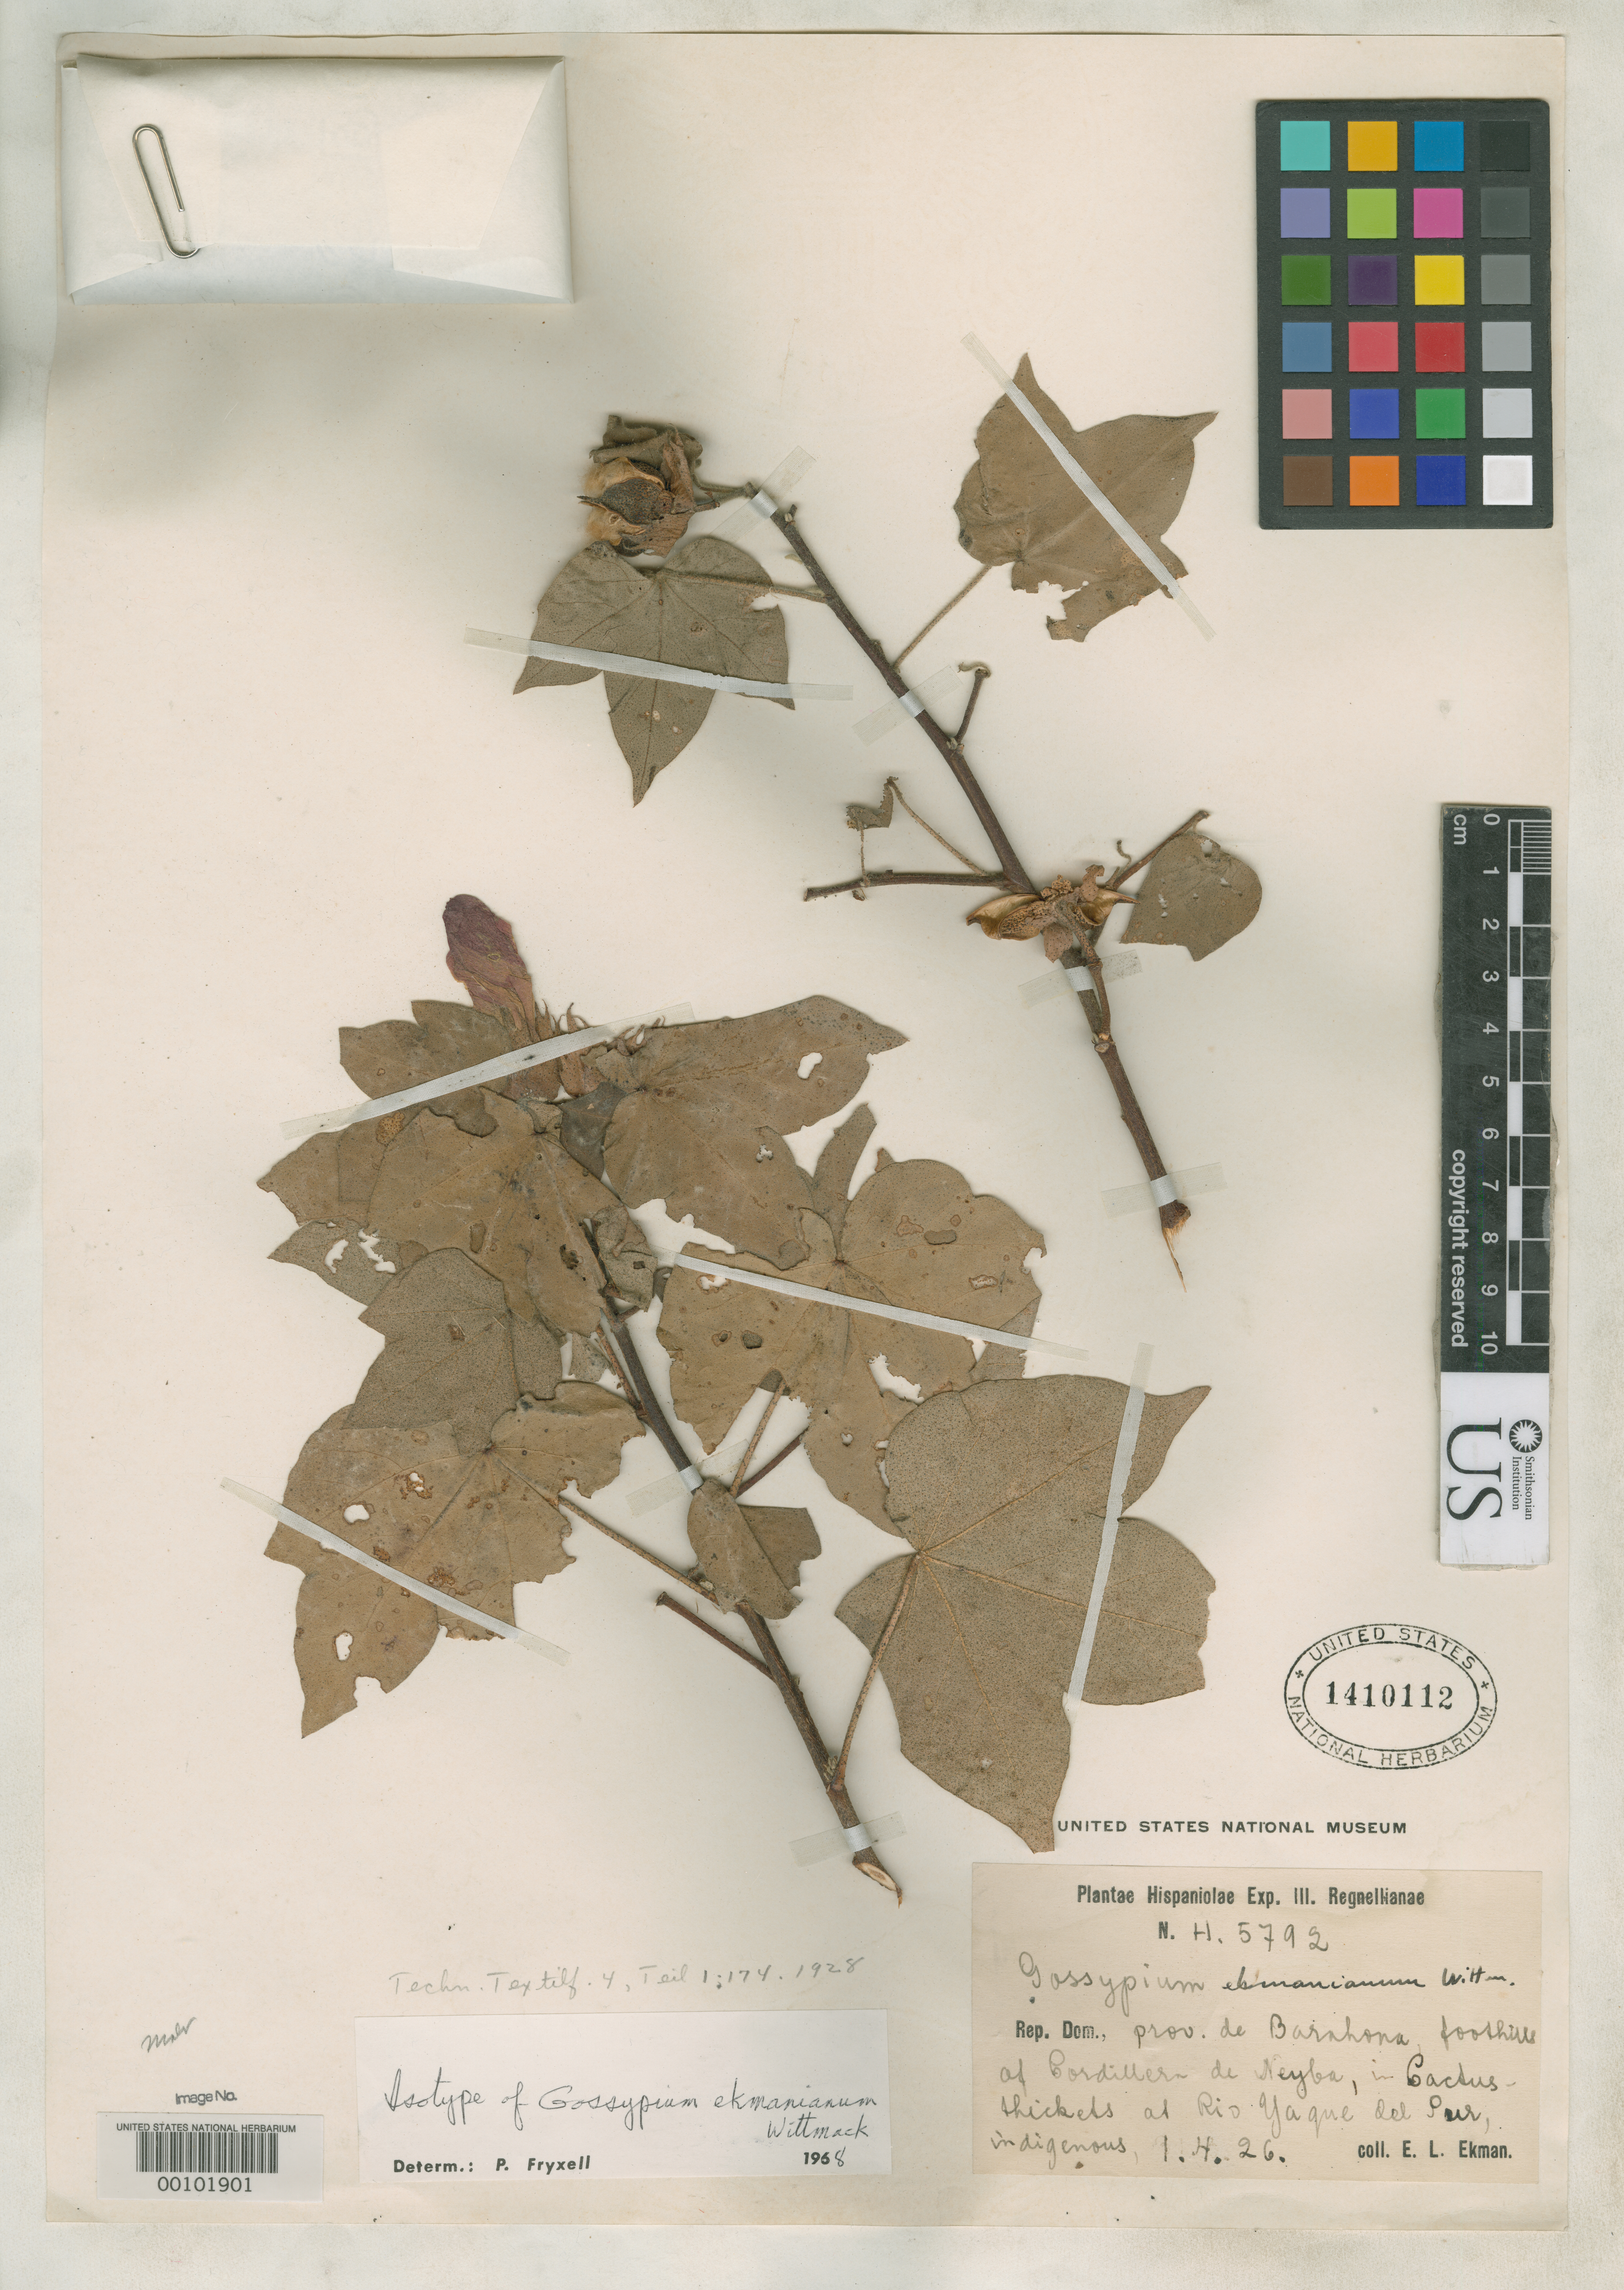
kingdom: Plantae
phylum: Tracheophyta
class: Magnoliopsida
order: Malvales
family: Malvaceae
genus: Gossypium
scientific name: Gossypium ekmanianum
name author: Wittmack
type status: Isotype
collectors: E. L. Ekman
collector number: H 5792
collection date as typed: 01 Apr 1926 or 04 Jan 1926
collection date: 1926-01-04 or 1926-04-01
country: Dominican Republic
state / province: Barahona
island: Hispaniola Island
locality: Foothills of Cordillera de Neyba, Rio Yaque del Poir.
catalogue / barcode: US 1410112